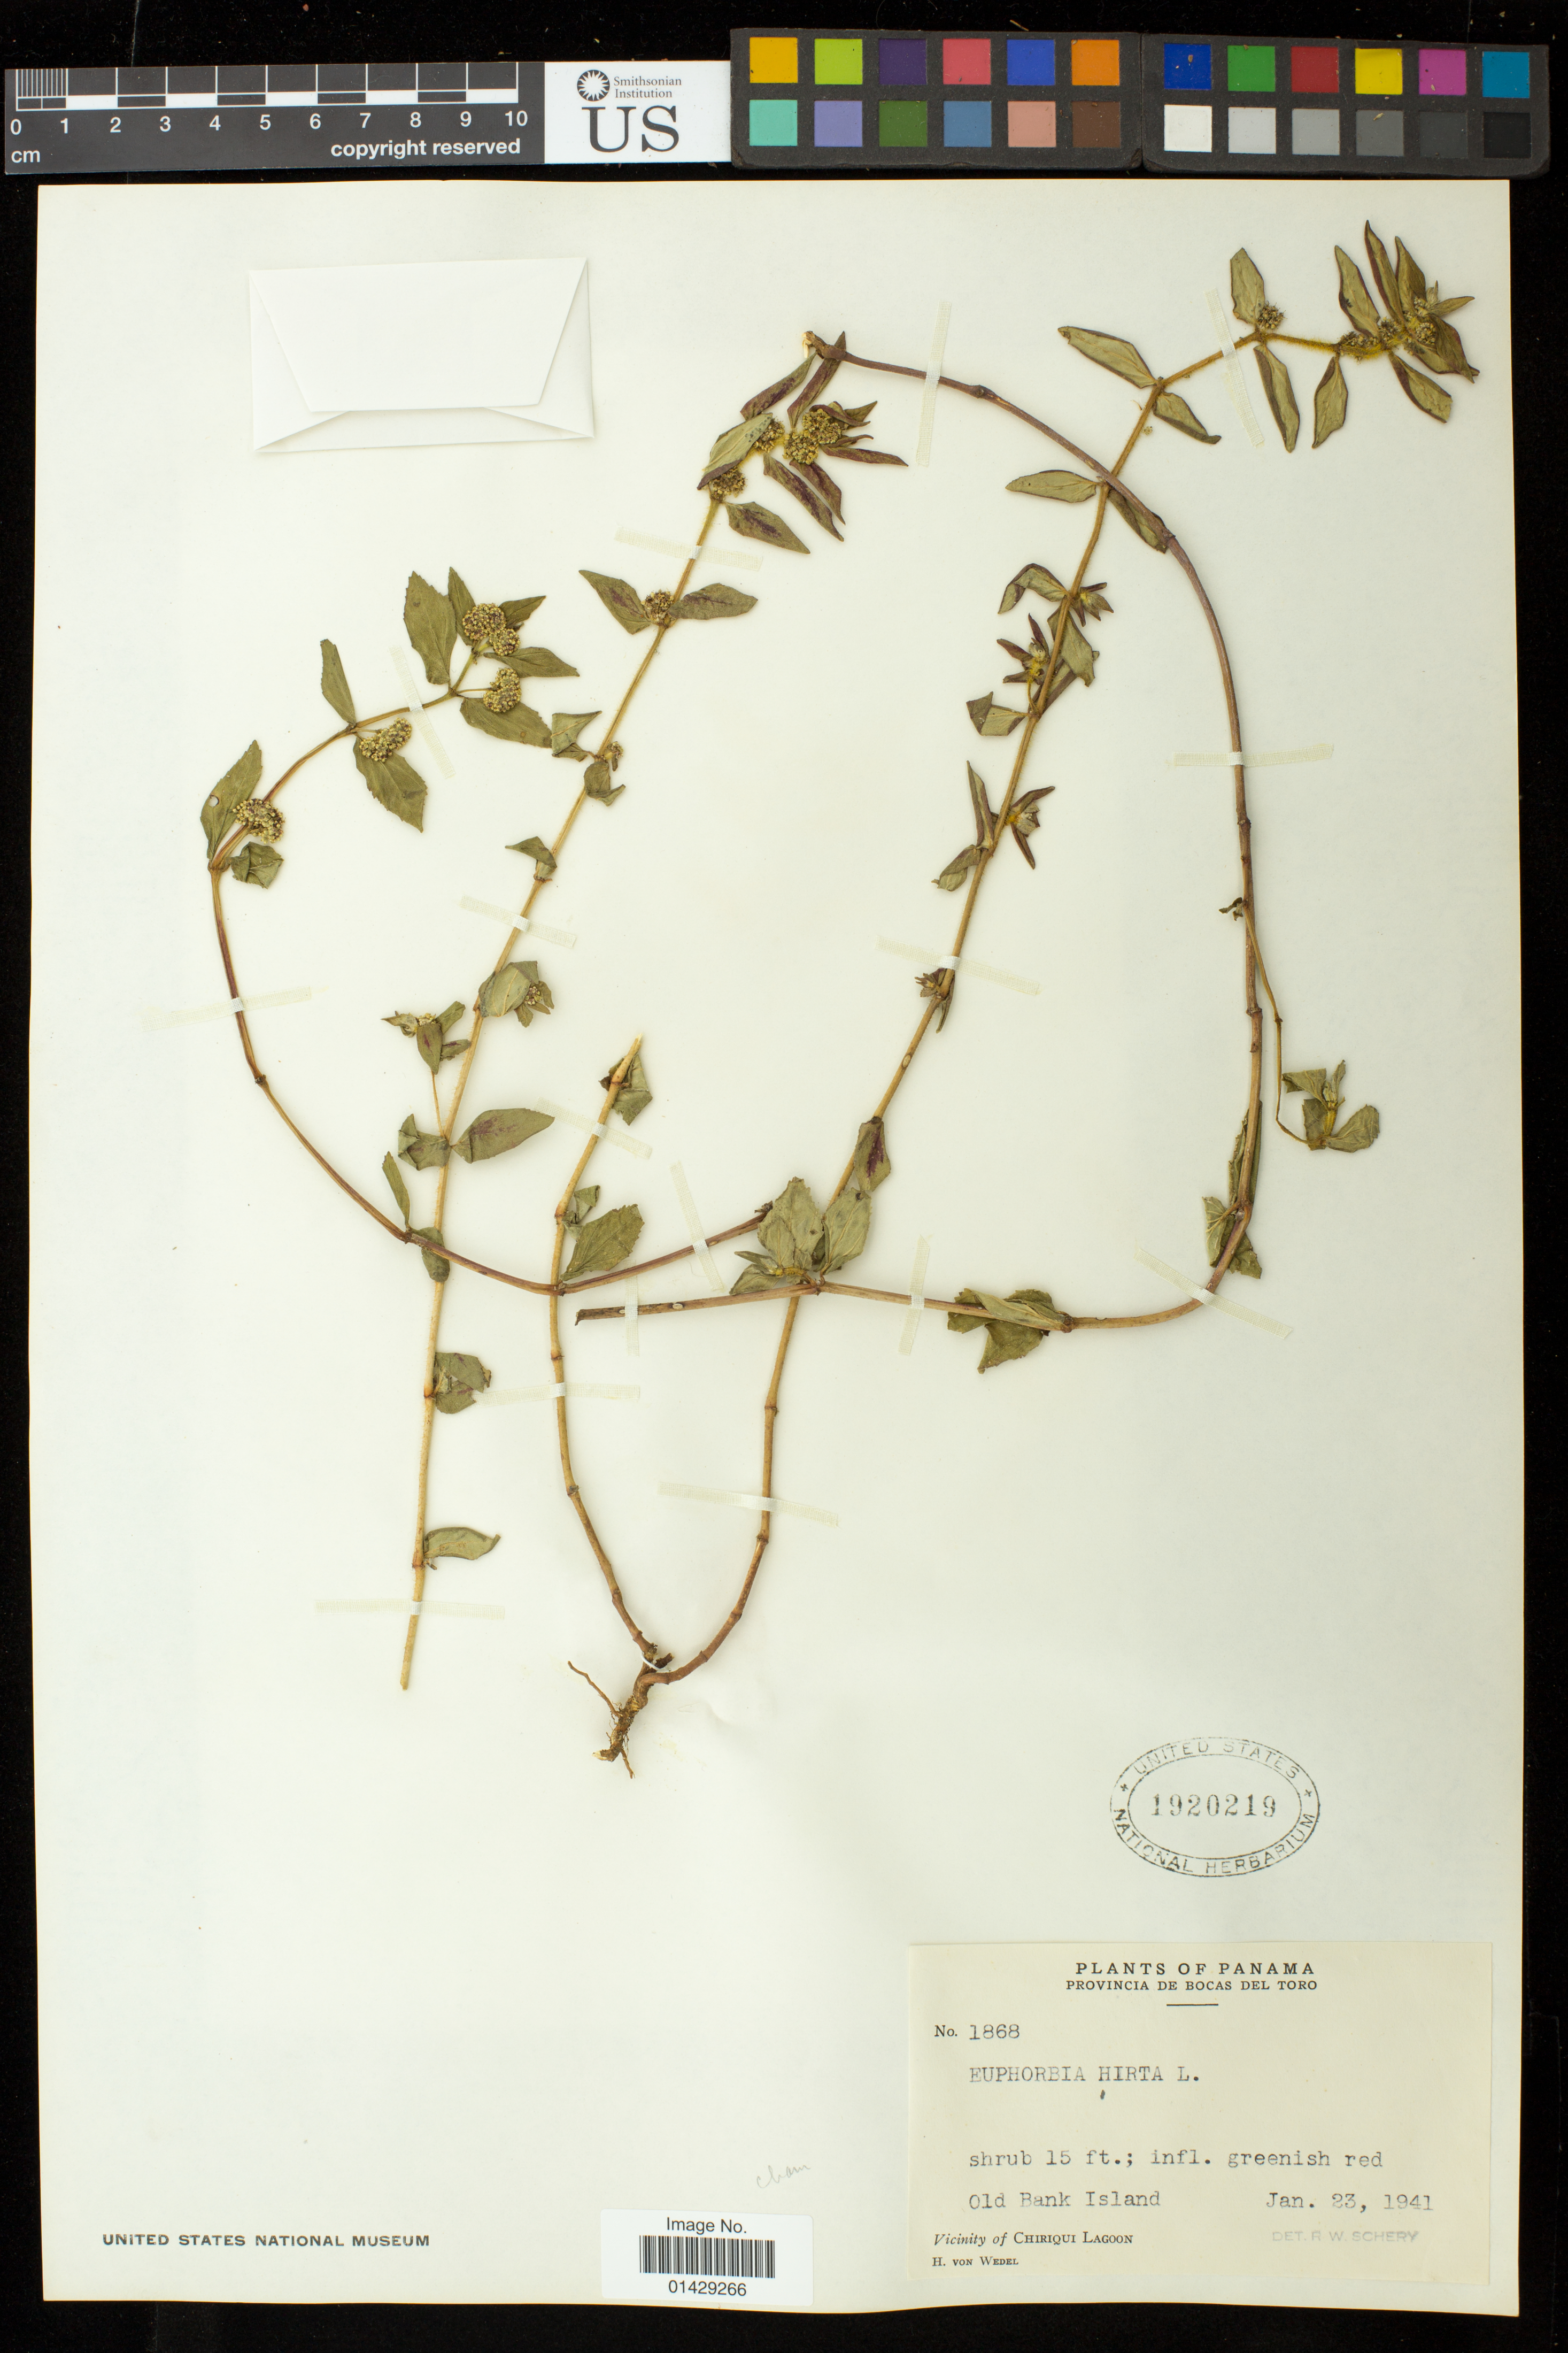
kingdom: Plantae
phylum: Tracheophyta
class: Magnoliopsida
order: Malpighiales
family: Euphorbiaceae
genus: Euphorbia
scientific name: Euphorbia hirta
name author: L.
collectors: H. von Wedel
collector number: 1868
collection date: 1941-01-23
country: Panama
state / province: Bocas del Toro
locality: Old Bank Island; Vicinity of Chiriqui Lagoon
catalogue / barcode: US 1920219